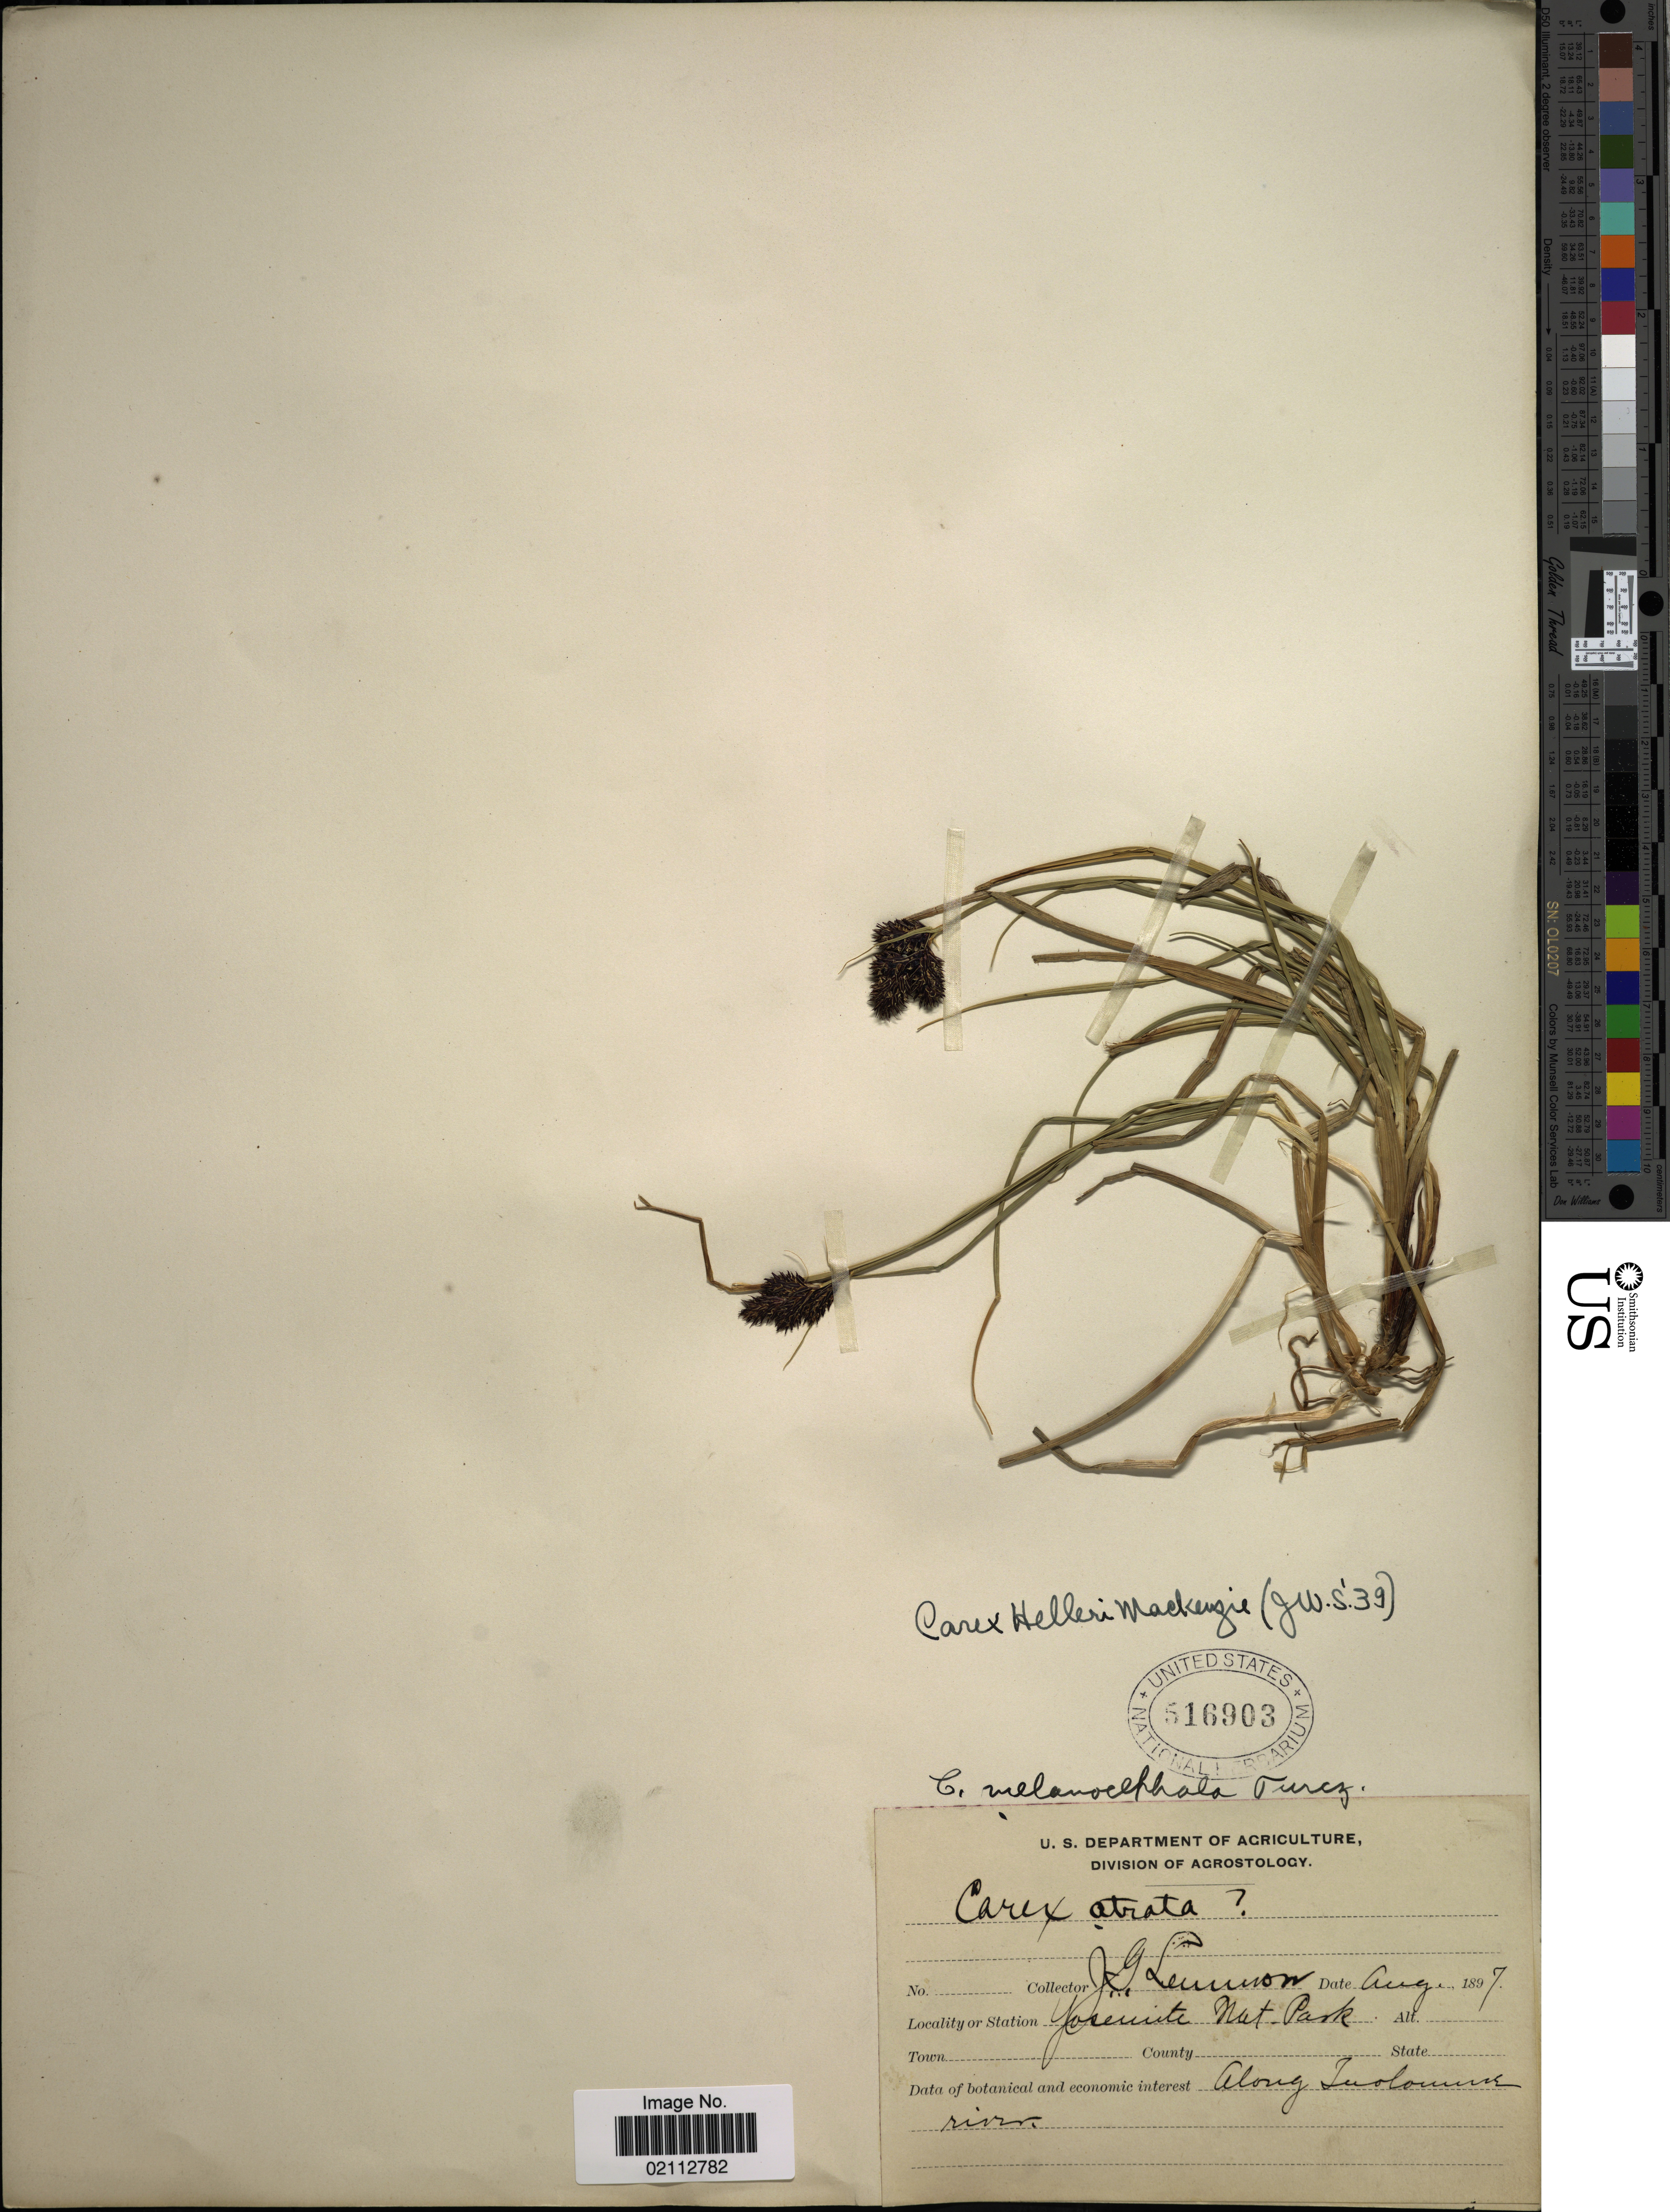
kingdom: Plantae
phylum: Tracheophyta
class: Liliopsida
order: Poales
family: Cyperaceae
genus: Carex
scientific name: Carex helleri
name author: Mack.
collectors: J. Lemmon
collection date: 1897-08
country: United States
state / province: California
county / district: Tuolumne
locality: Yosemite Nat. Park. Along Tuolumne river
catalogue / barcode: US 516903